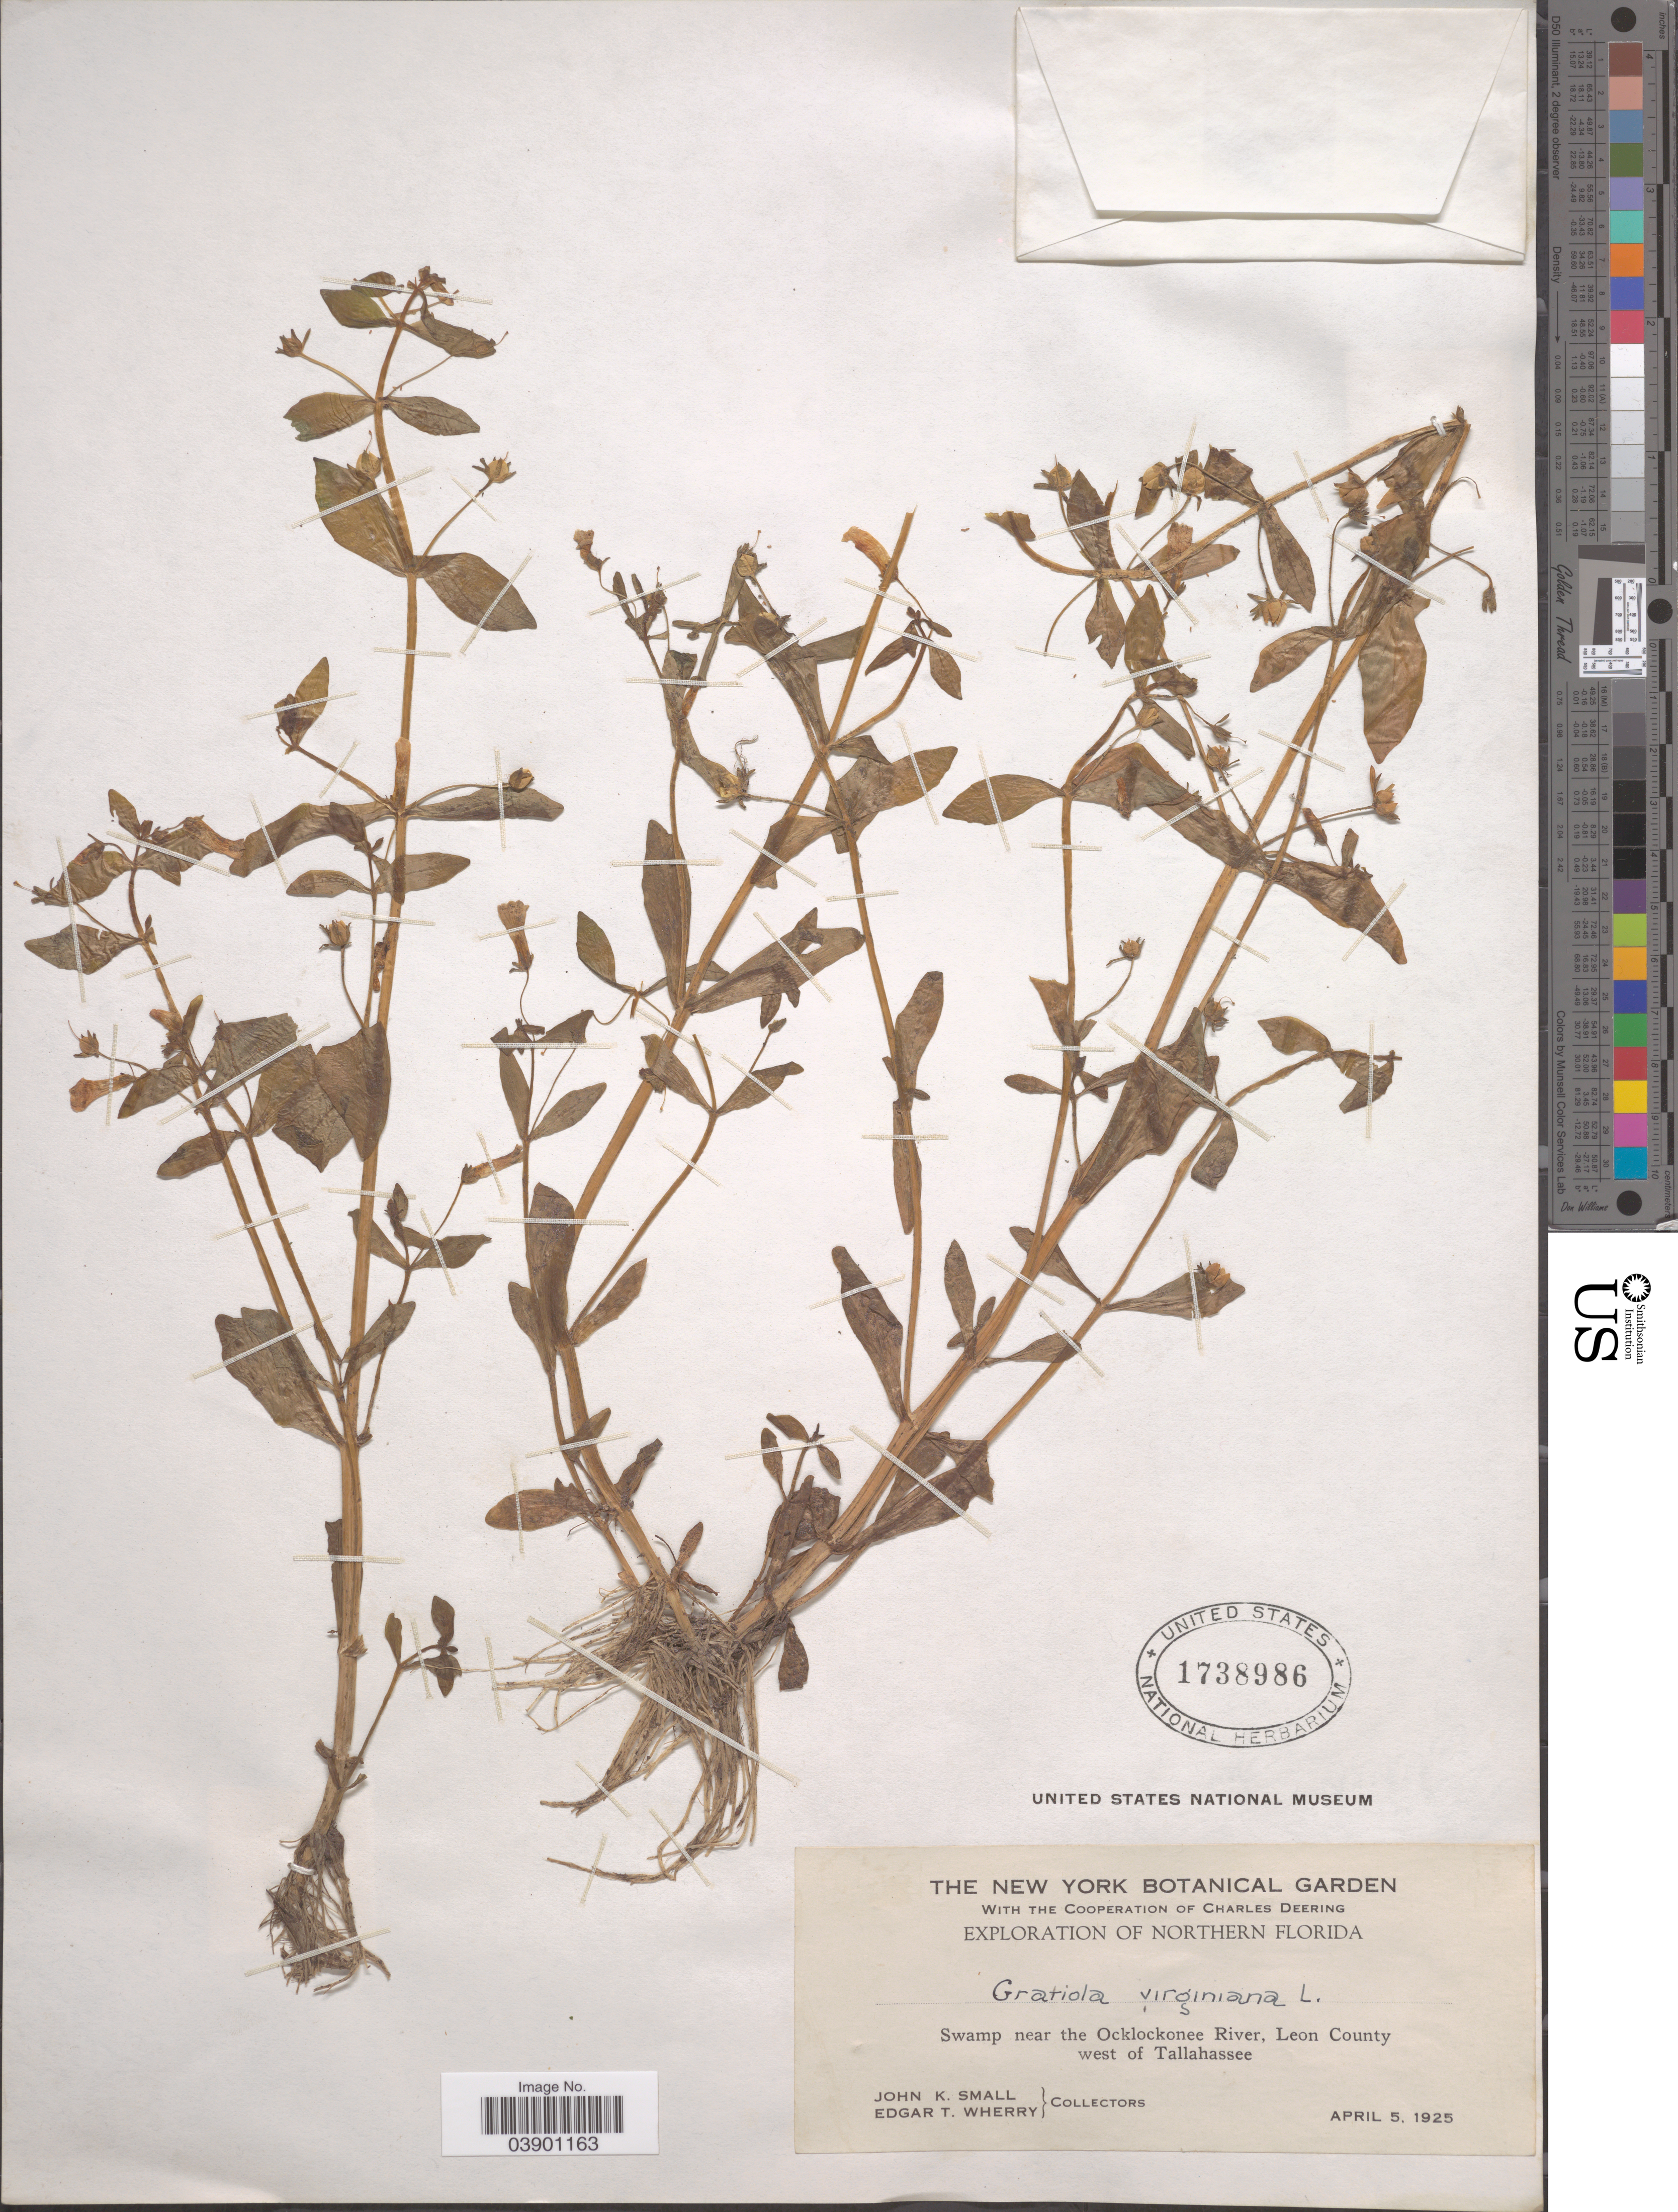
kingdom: Plantae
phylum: Tracheophyta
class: Magnoliopsida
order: Lamiales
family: Plantaginaceae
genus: Gratiola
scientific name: Gratiola virginiana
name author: L.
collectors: J. K. Small & E. T. Wherry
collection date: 1925-04-05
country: United States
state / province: Florida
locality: Northern Florida. Near the Ocklockonee River, Leon County west of Tallahassee.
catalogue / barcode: US 1738986